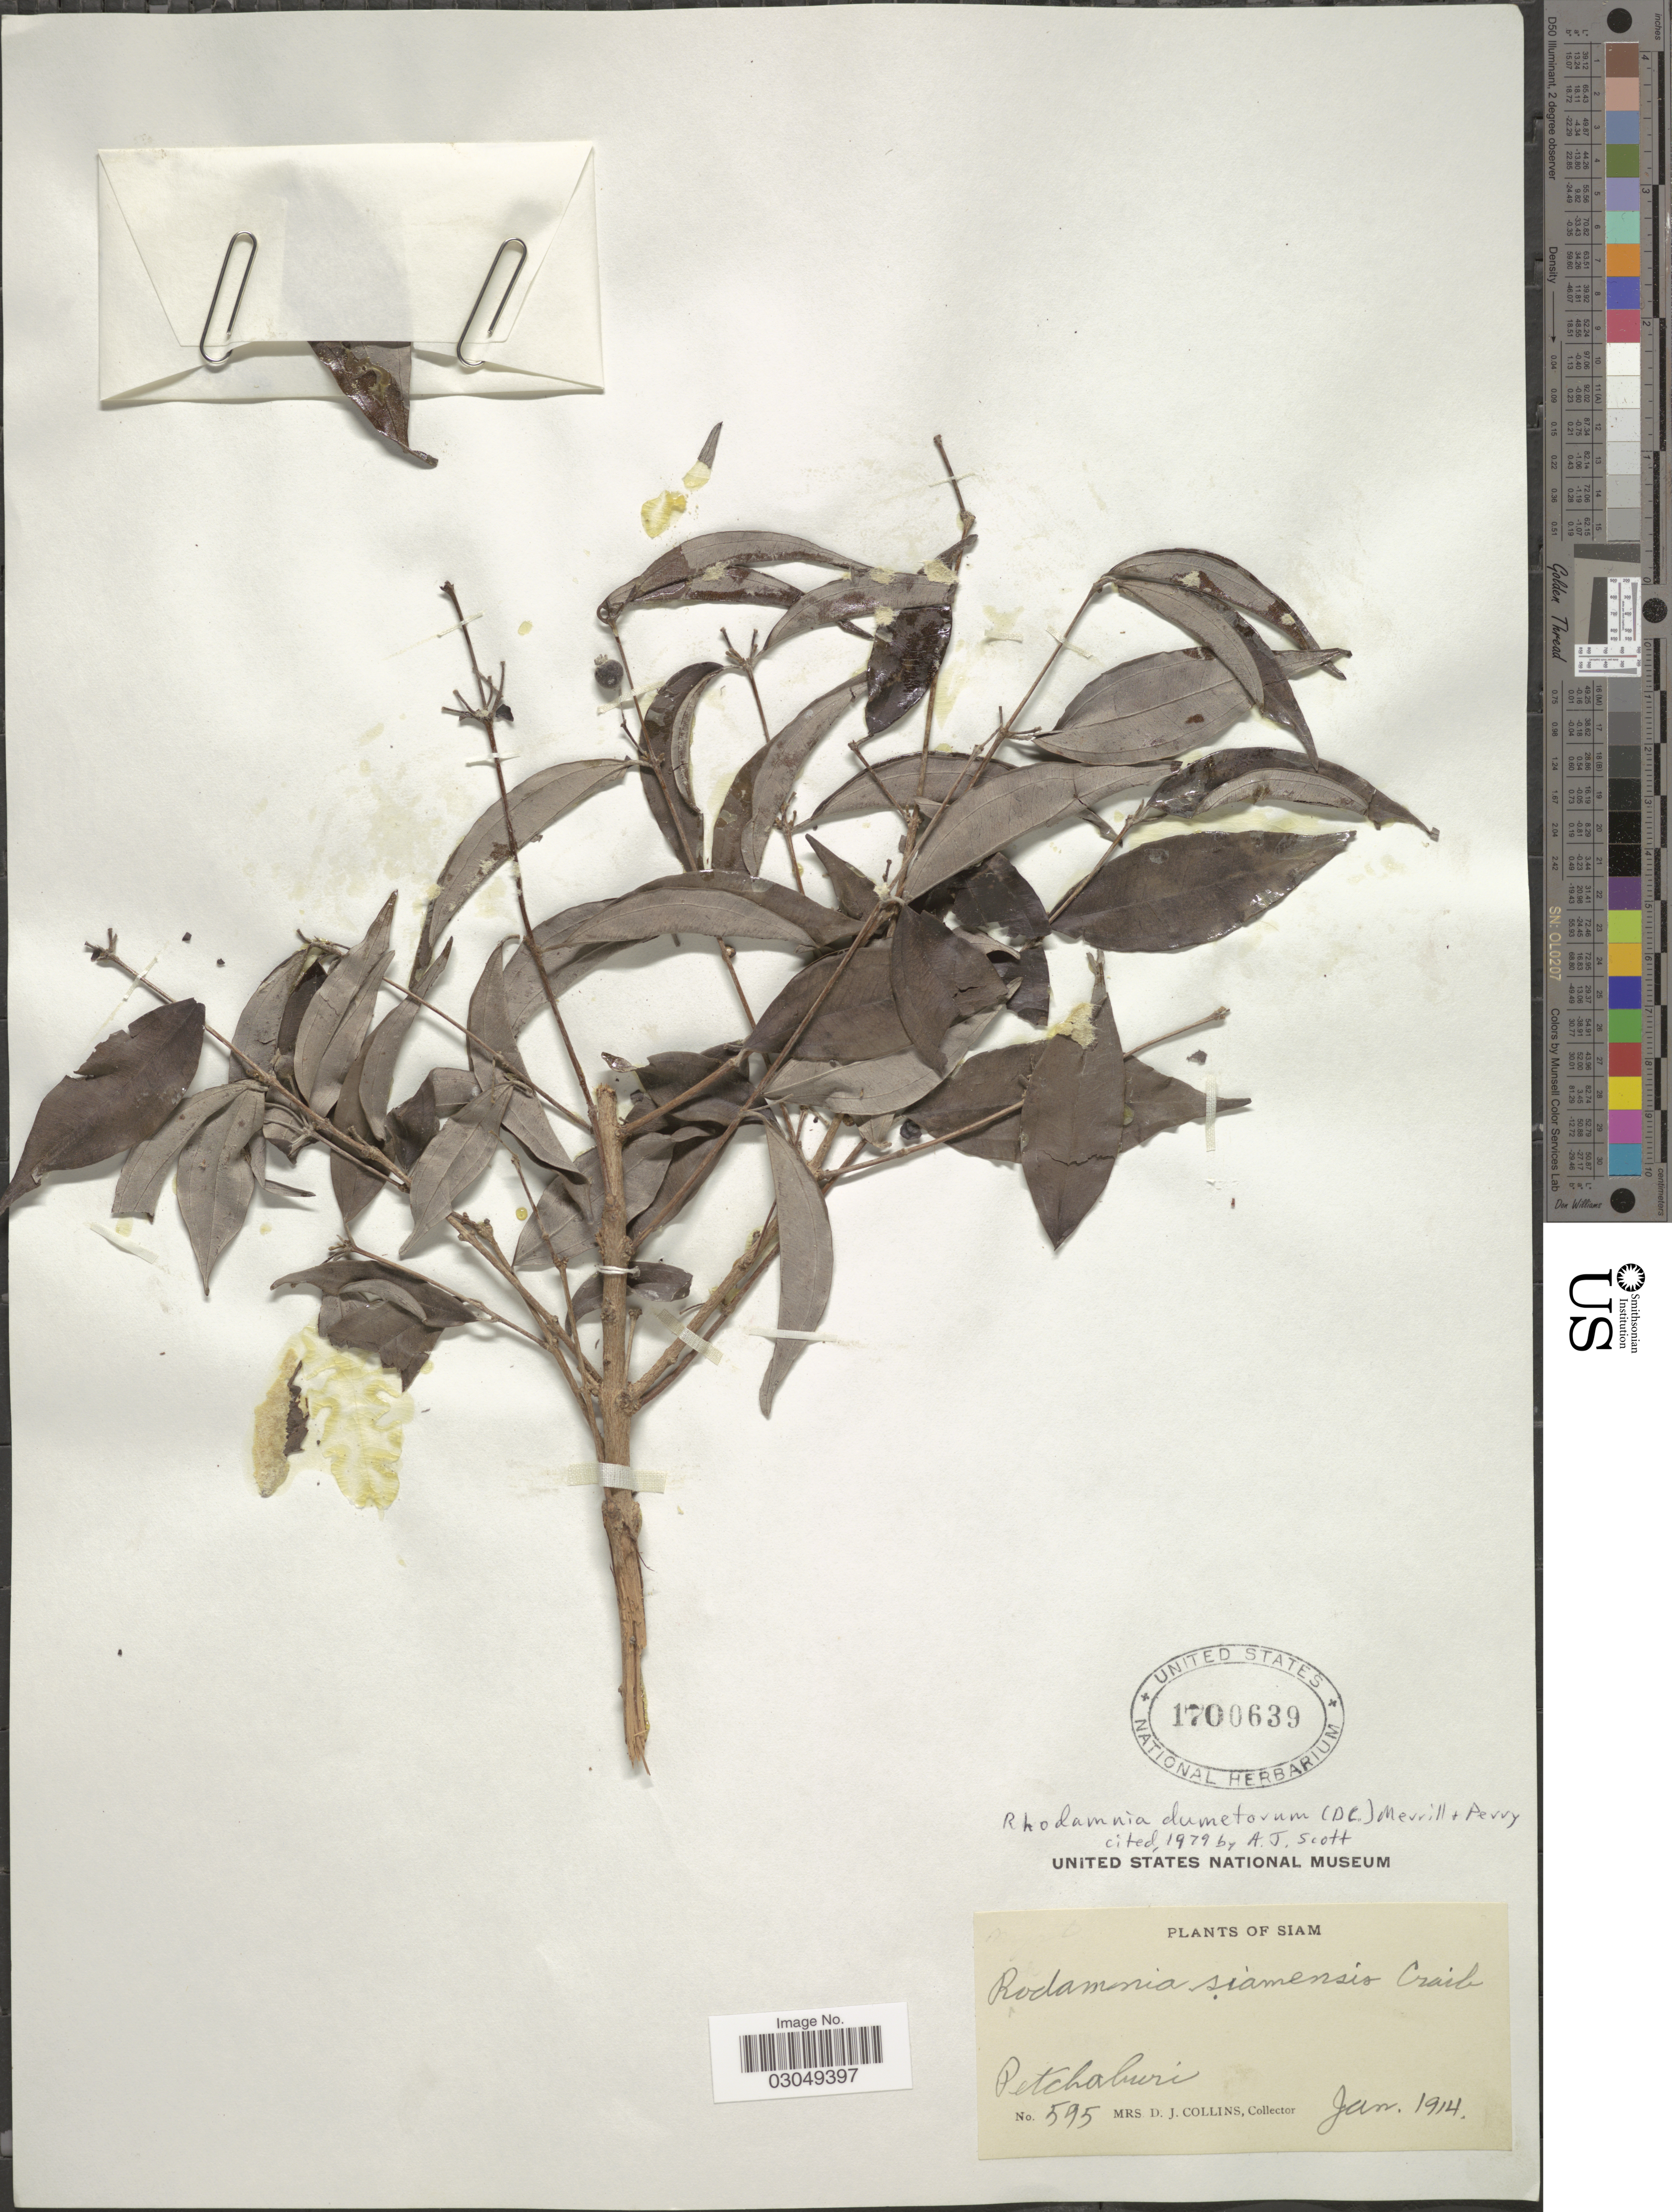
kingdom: Plantae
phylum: Tracheophyta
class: Magnoliopsida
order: Myrtales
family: Myrtaceae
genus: Rhodamnia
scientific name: Rhodamnia dumetorum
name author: (DC.) Merr. & L.M. Perry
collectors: Mrs. D. J. Collins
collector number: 595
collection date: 1914-01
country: Thailand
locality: Siam. Petchaburi.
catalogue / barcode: US 1700639